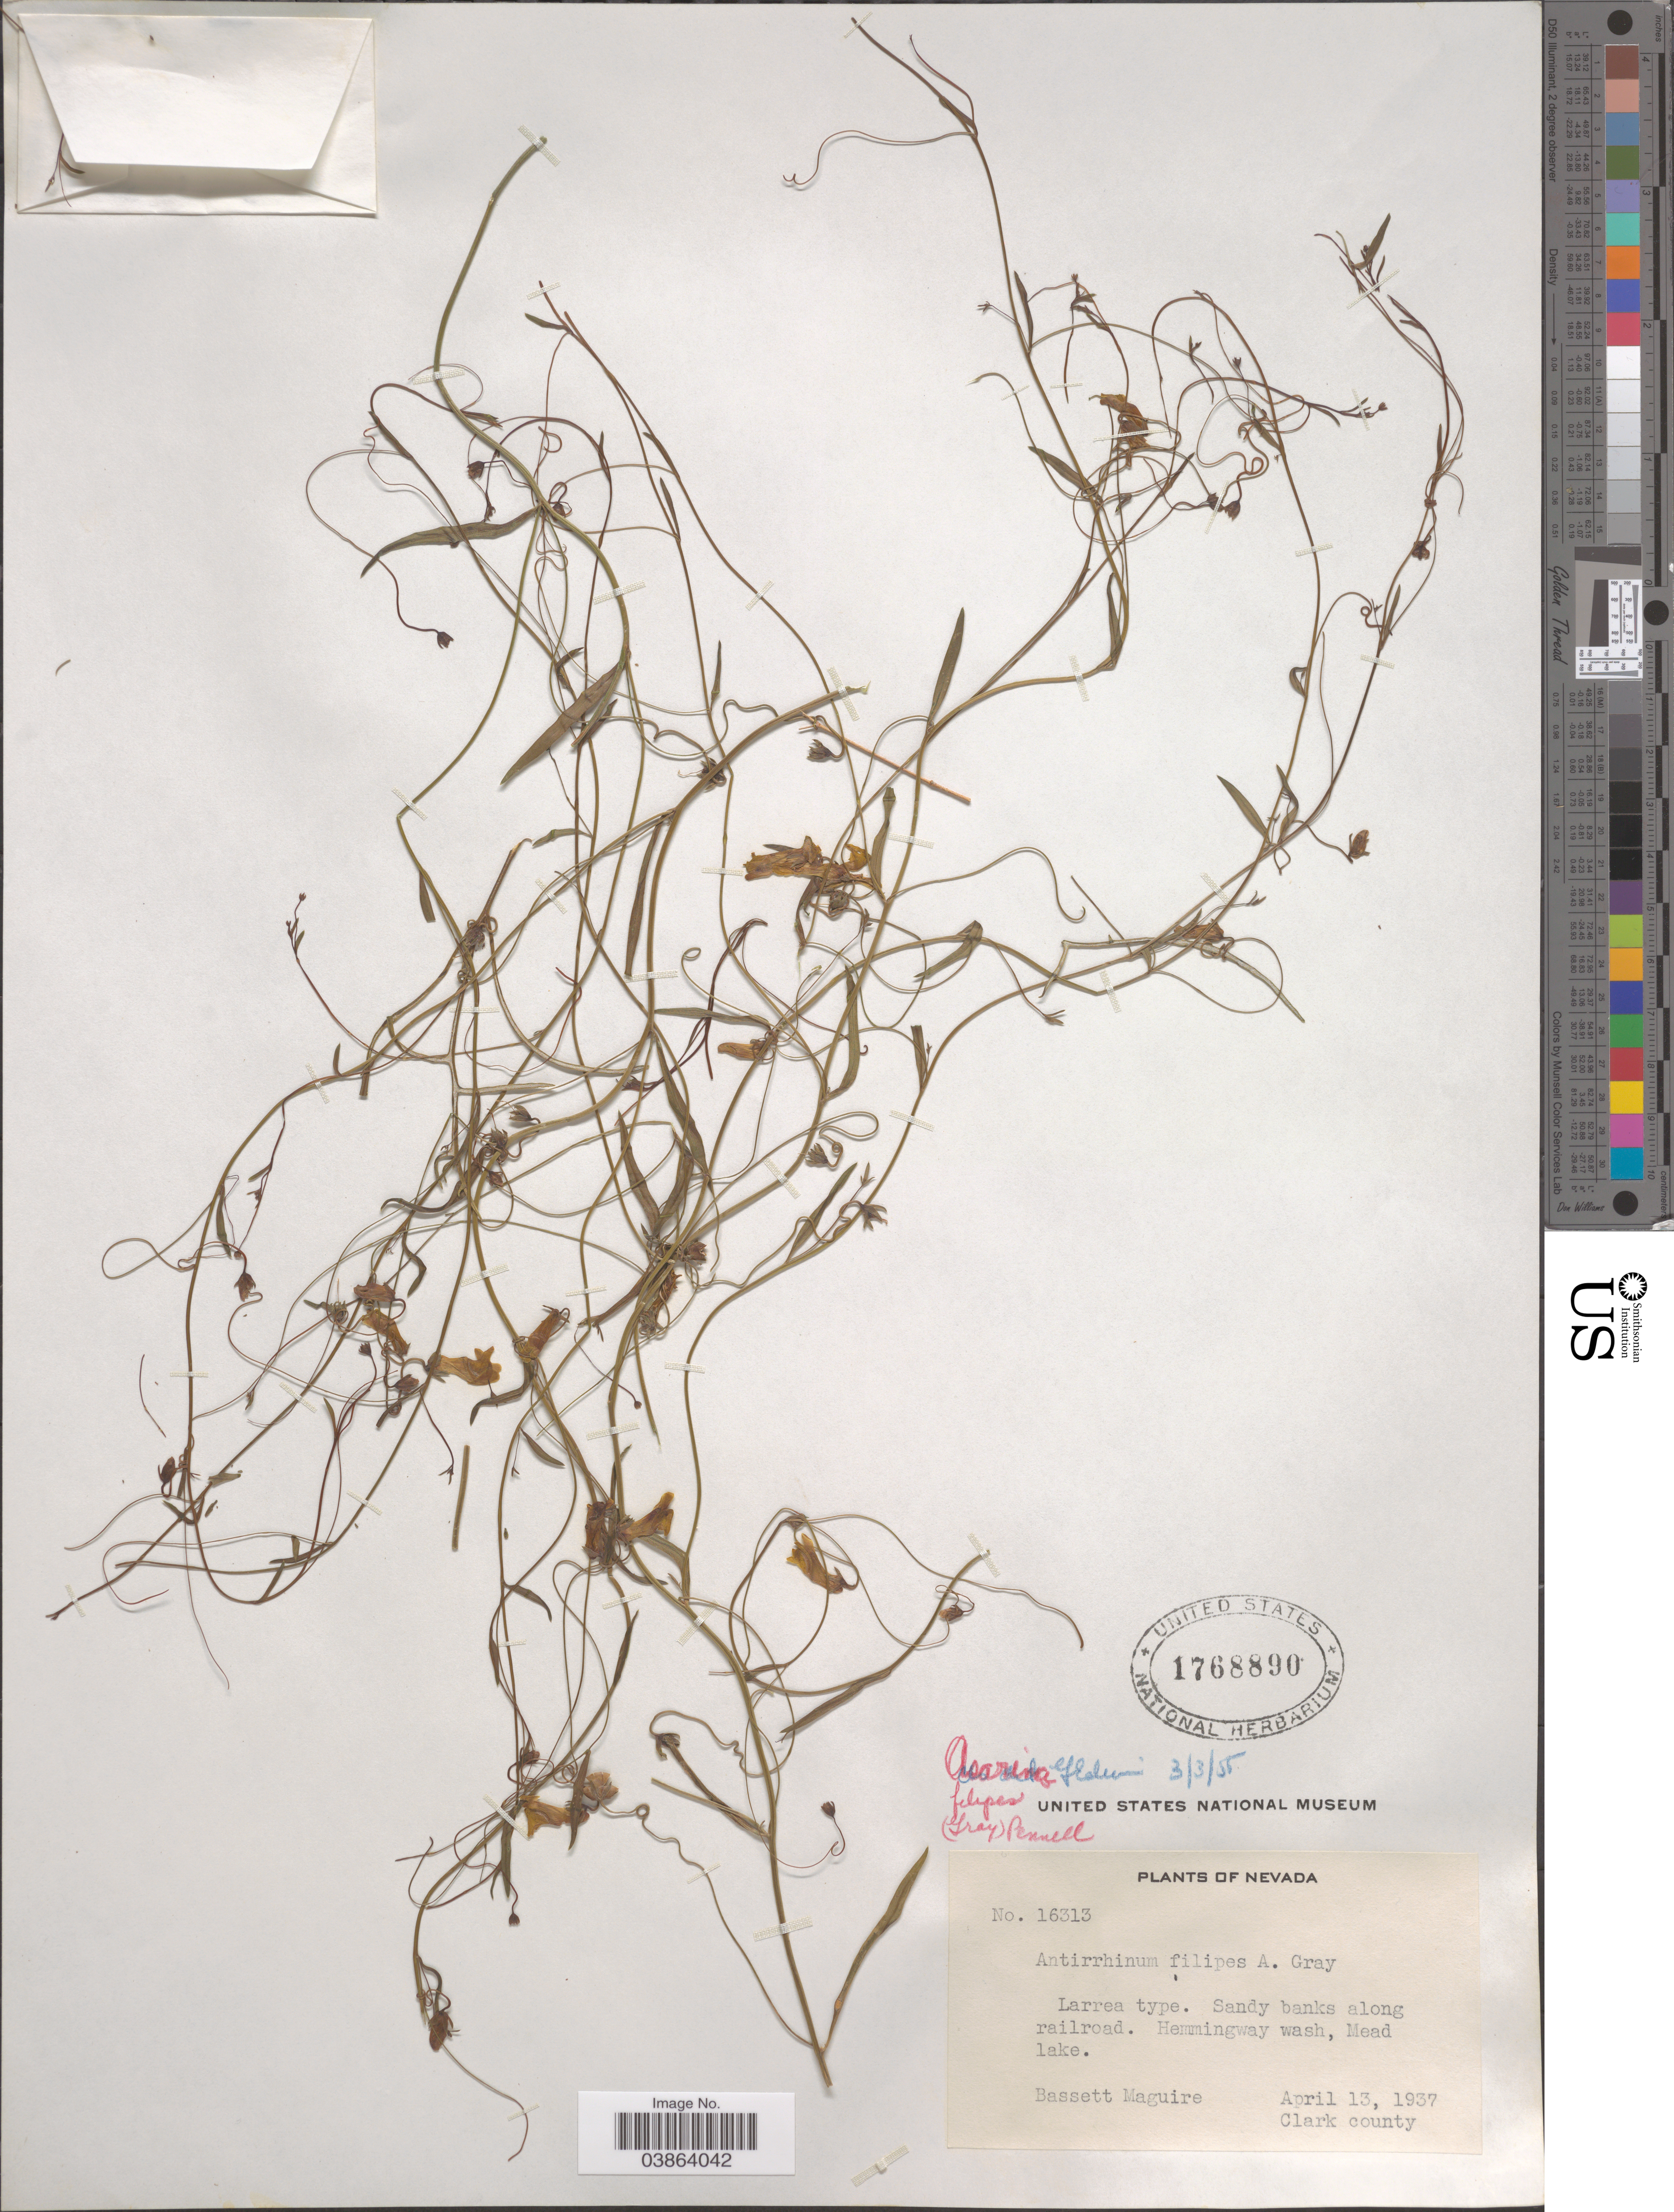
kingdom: Plantae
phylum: Tracheophyta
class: Magnoliopsida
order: Lamiales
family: Plantaginaceae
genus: Asarina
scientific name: Asarina filipes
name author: (A. Gray) Pennell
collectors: B. Maguire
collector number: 16313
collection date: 1937-04-13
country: United States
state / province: Nevada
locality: Sandy banks along railroad. Hemmingway wash, Mead lake. Clark county.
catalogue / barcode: US 1768890